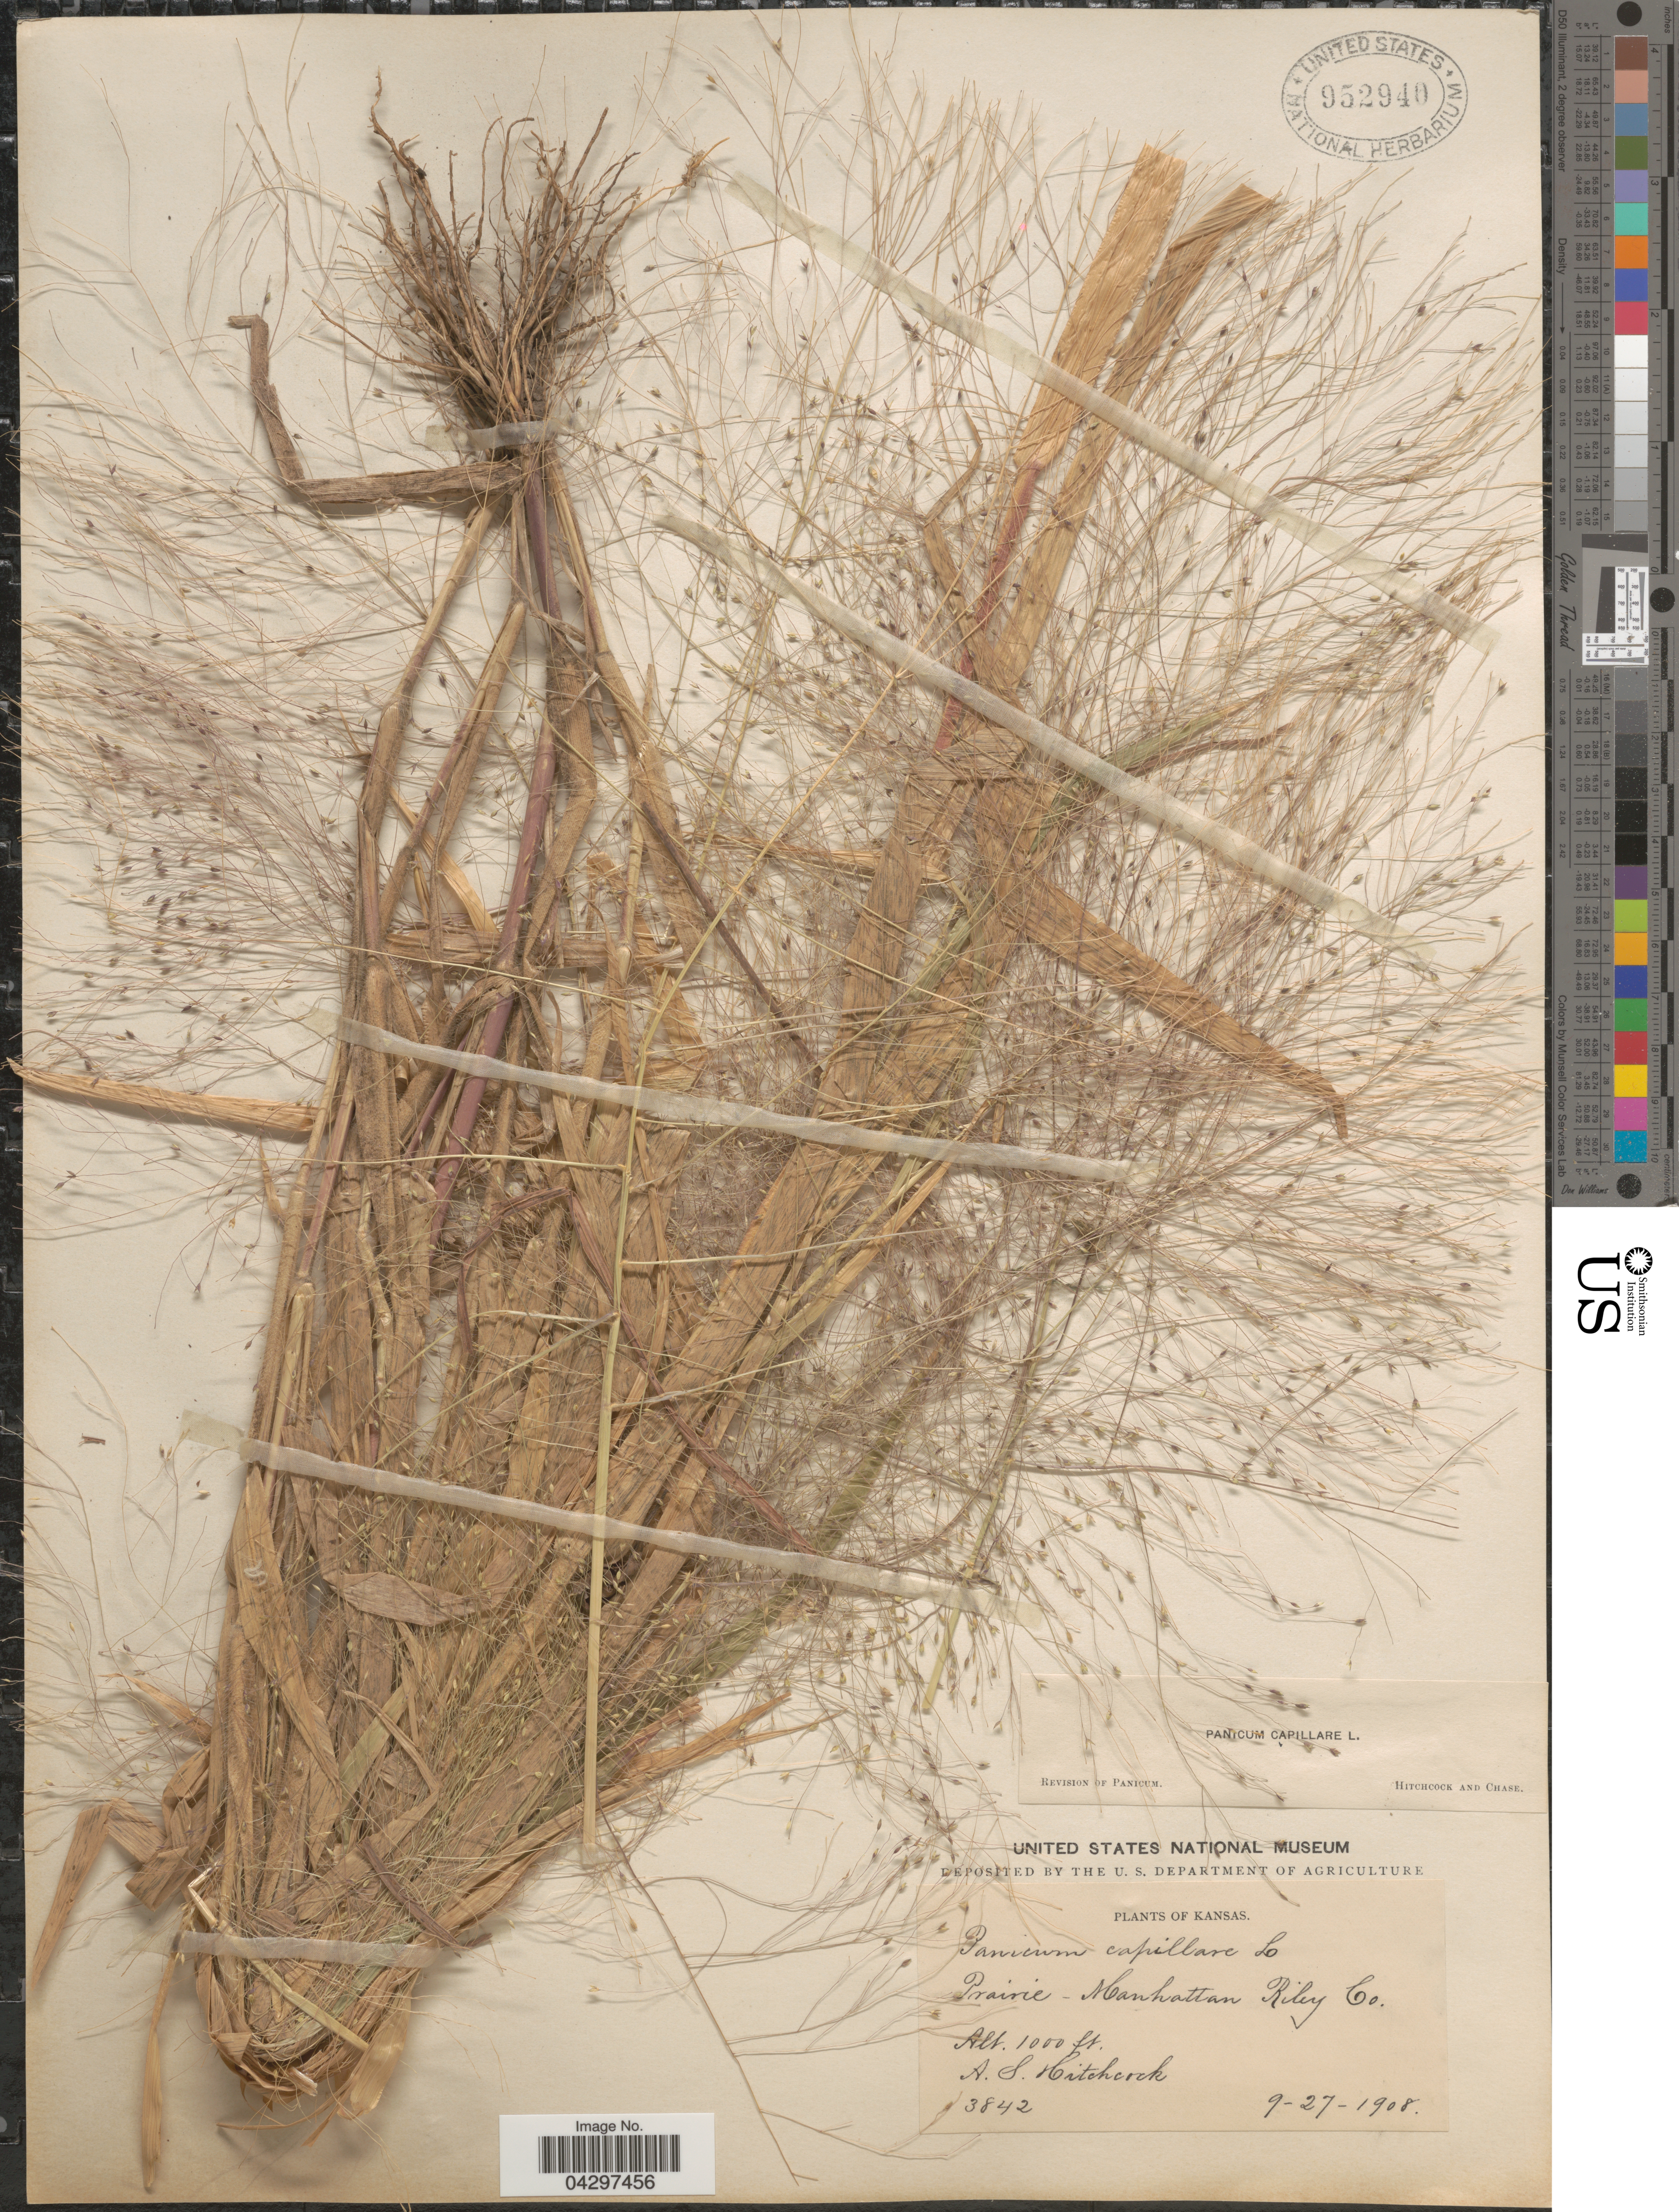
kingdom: Plantae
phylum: Tracheophyta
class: Liliopsida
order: Poales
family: Poaceae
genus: Panicum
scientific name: Panicum capillare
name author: L.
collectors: A. S. Hitchcock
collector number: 3842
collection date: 1908-09-27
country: United States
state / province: Kansas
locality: Prairie - Manhattan Riley Co.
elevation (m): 305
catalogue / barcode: US 952940